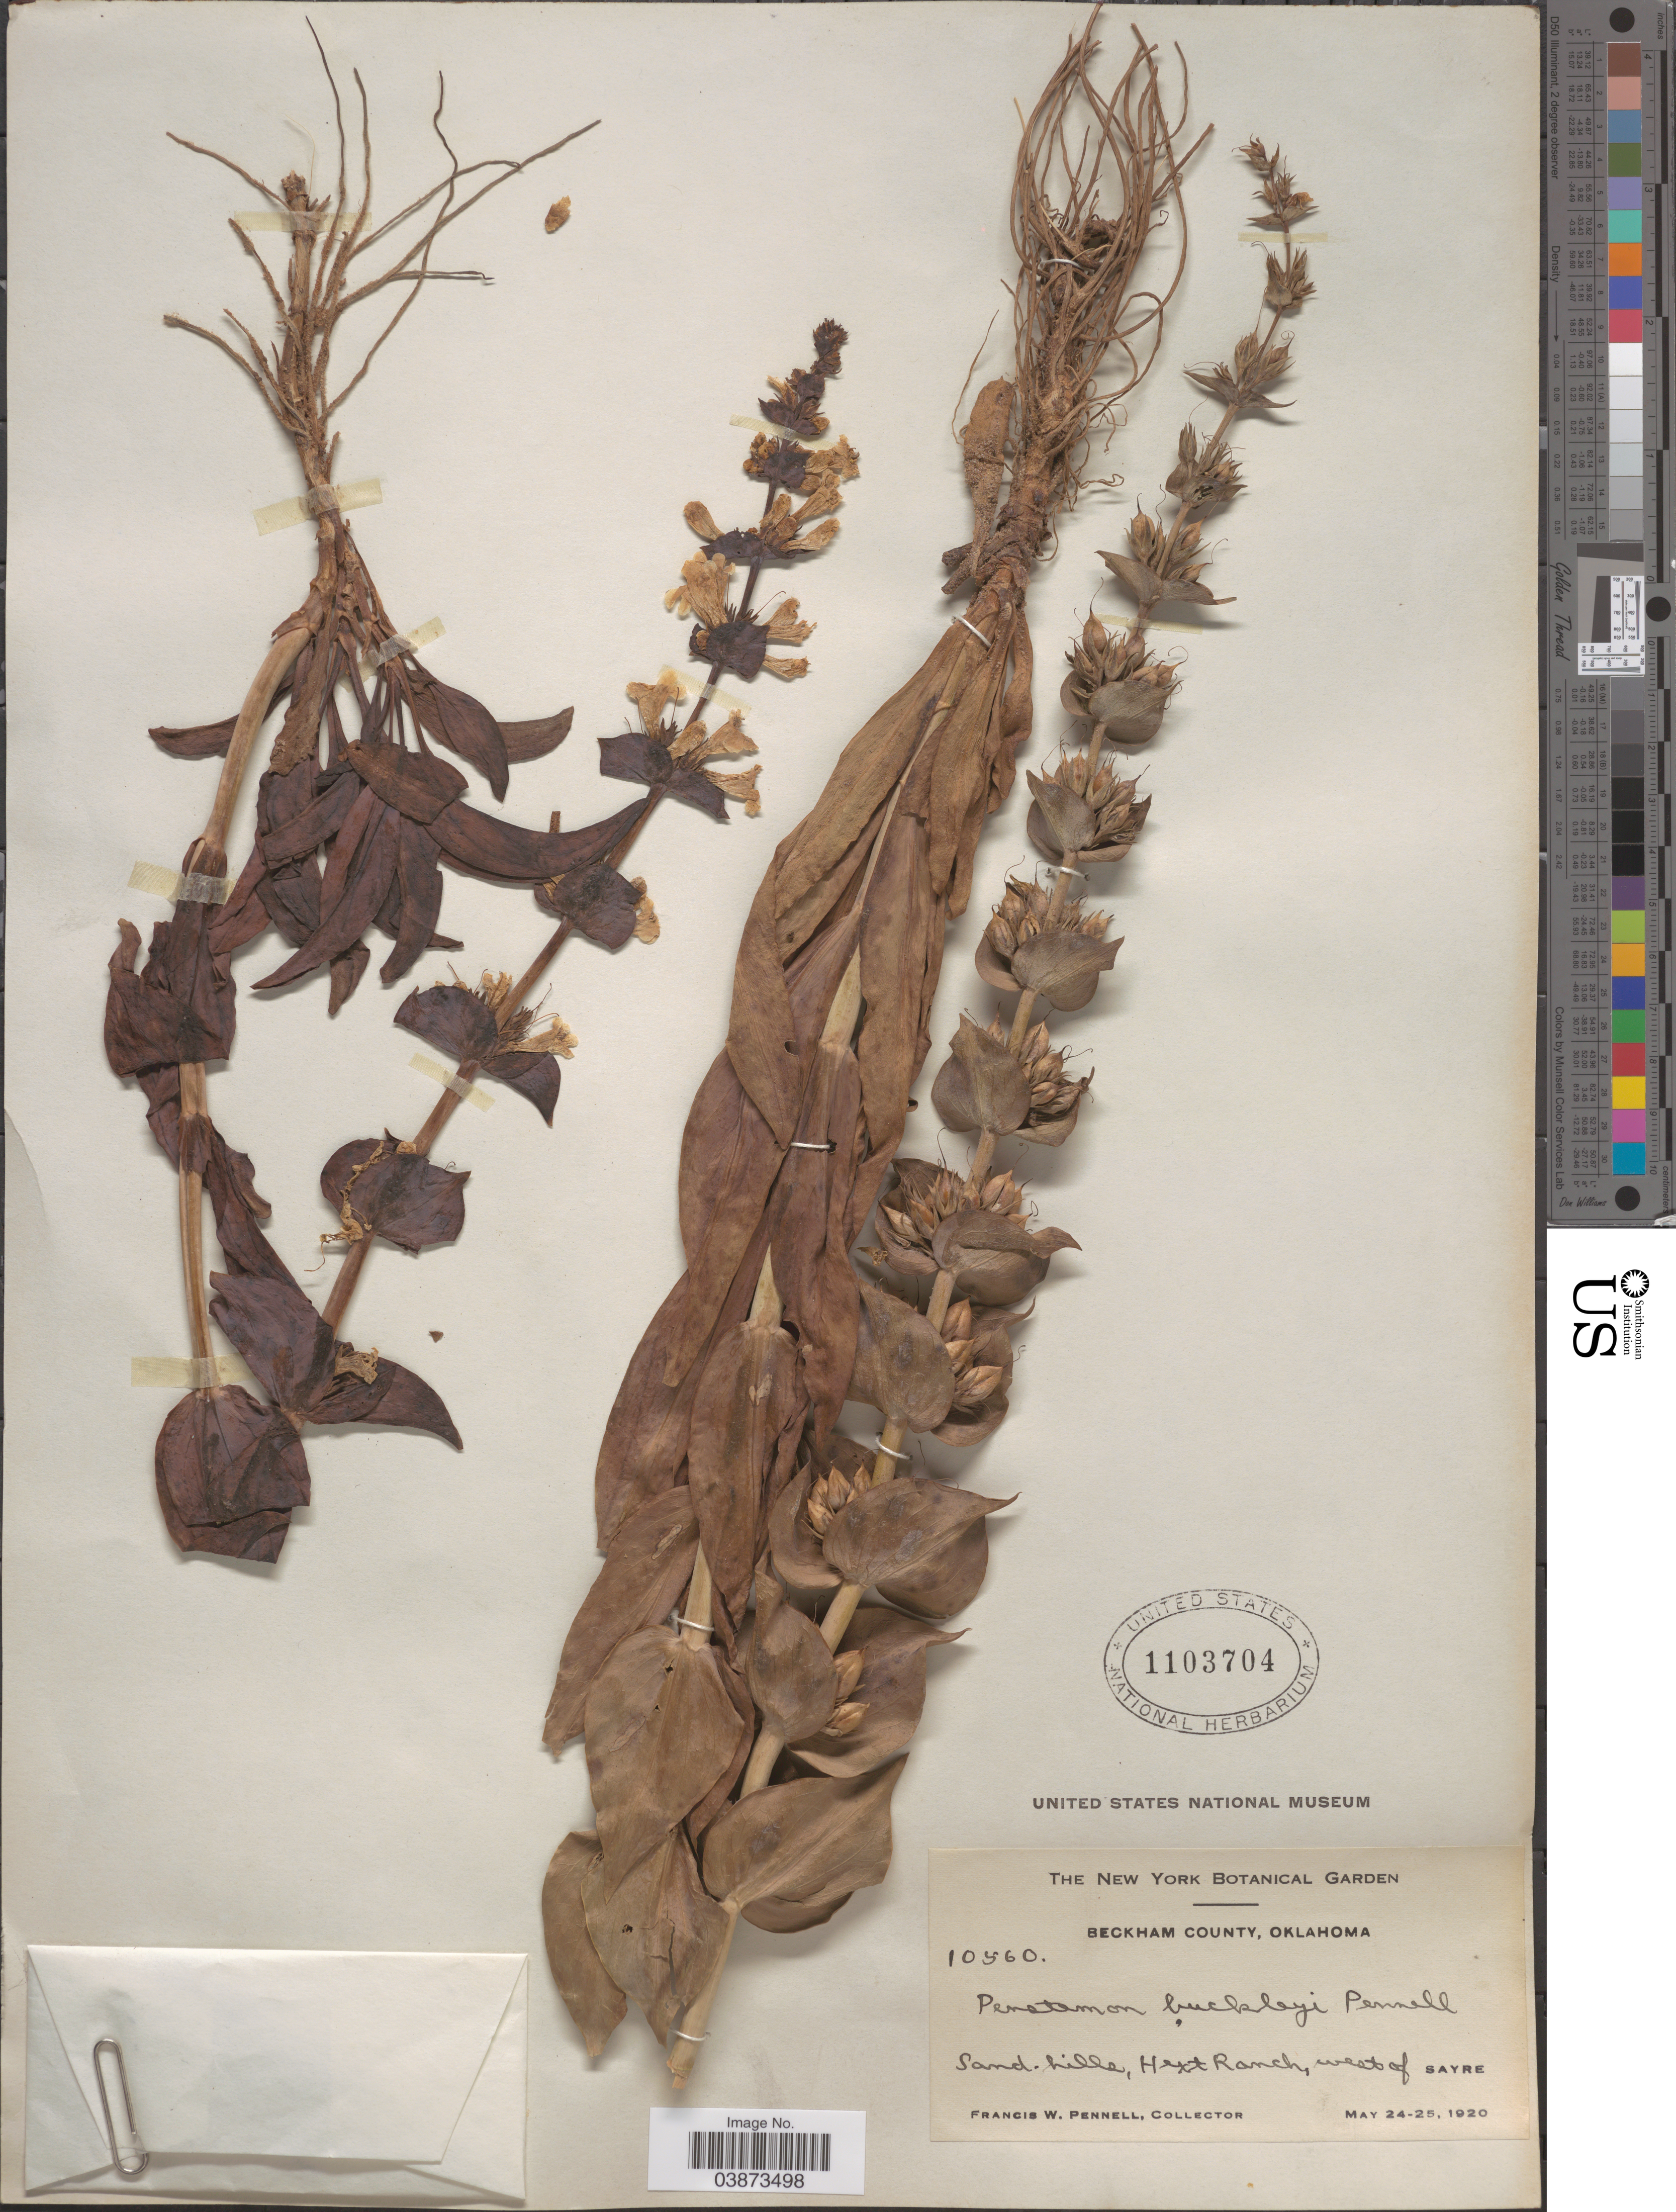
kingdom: Plantae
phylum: Tracheophyta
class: Magnoliopsida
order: Lamiales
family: Plantaginaceae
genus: Penstemon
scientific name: Penstemon buckleyi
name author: Pennell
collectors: F. W. Pennell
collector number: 10560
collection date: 1920-05-24/1920-05-25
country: United States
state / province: Oklahoma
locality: Beckham County. Hext Ranch, west of Sayre.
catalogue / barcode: US 1103704